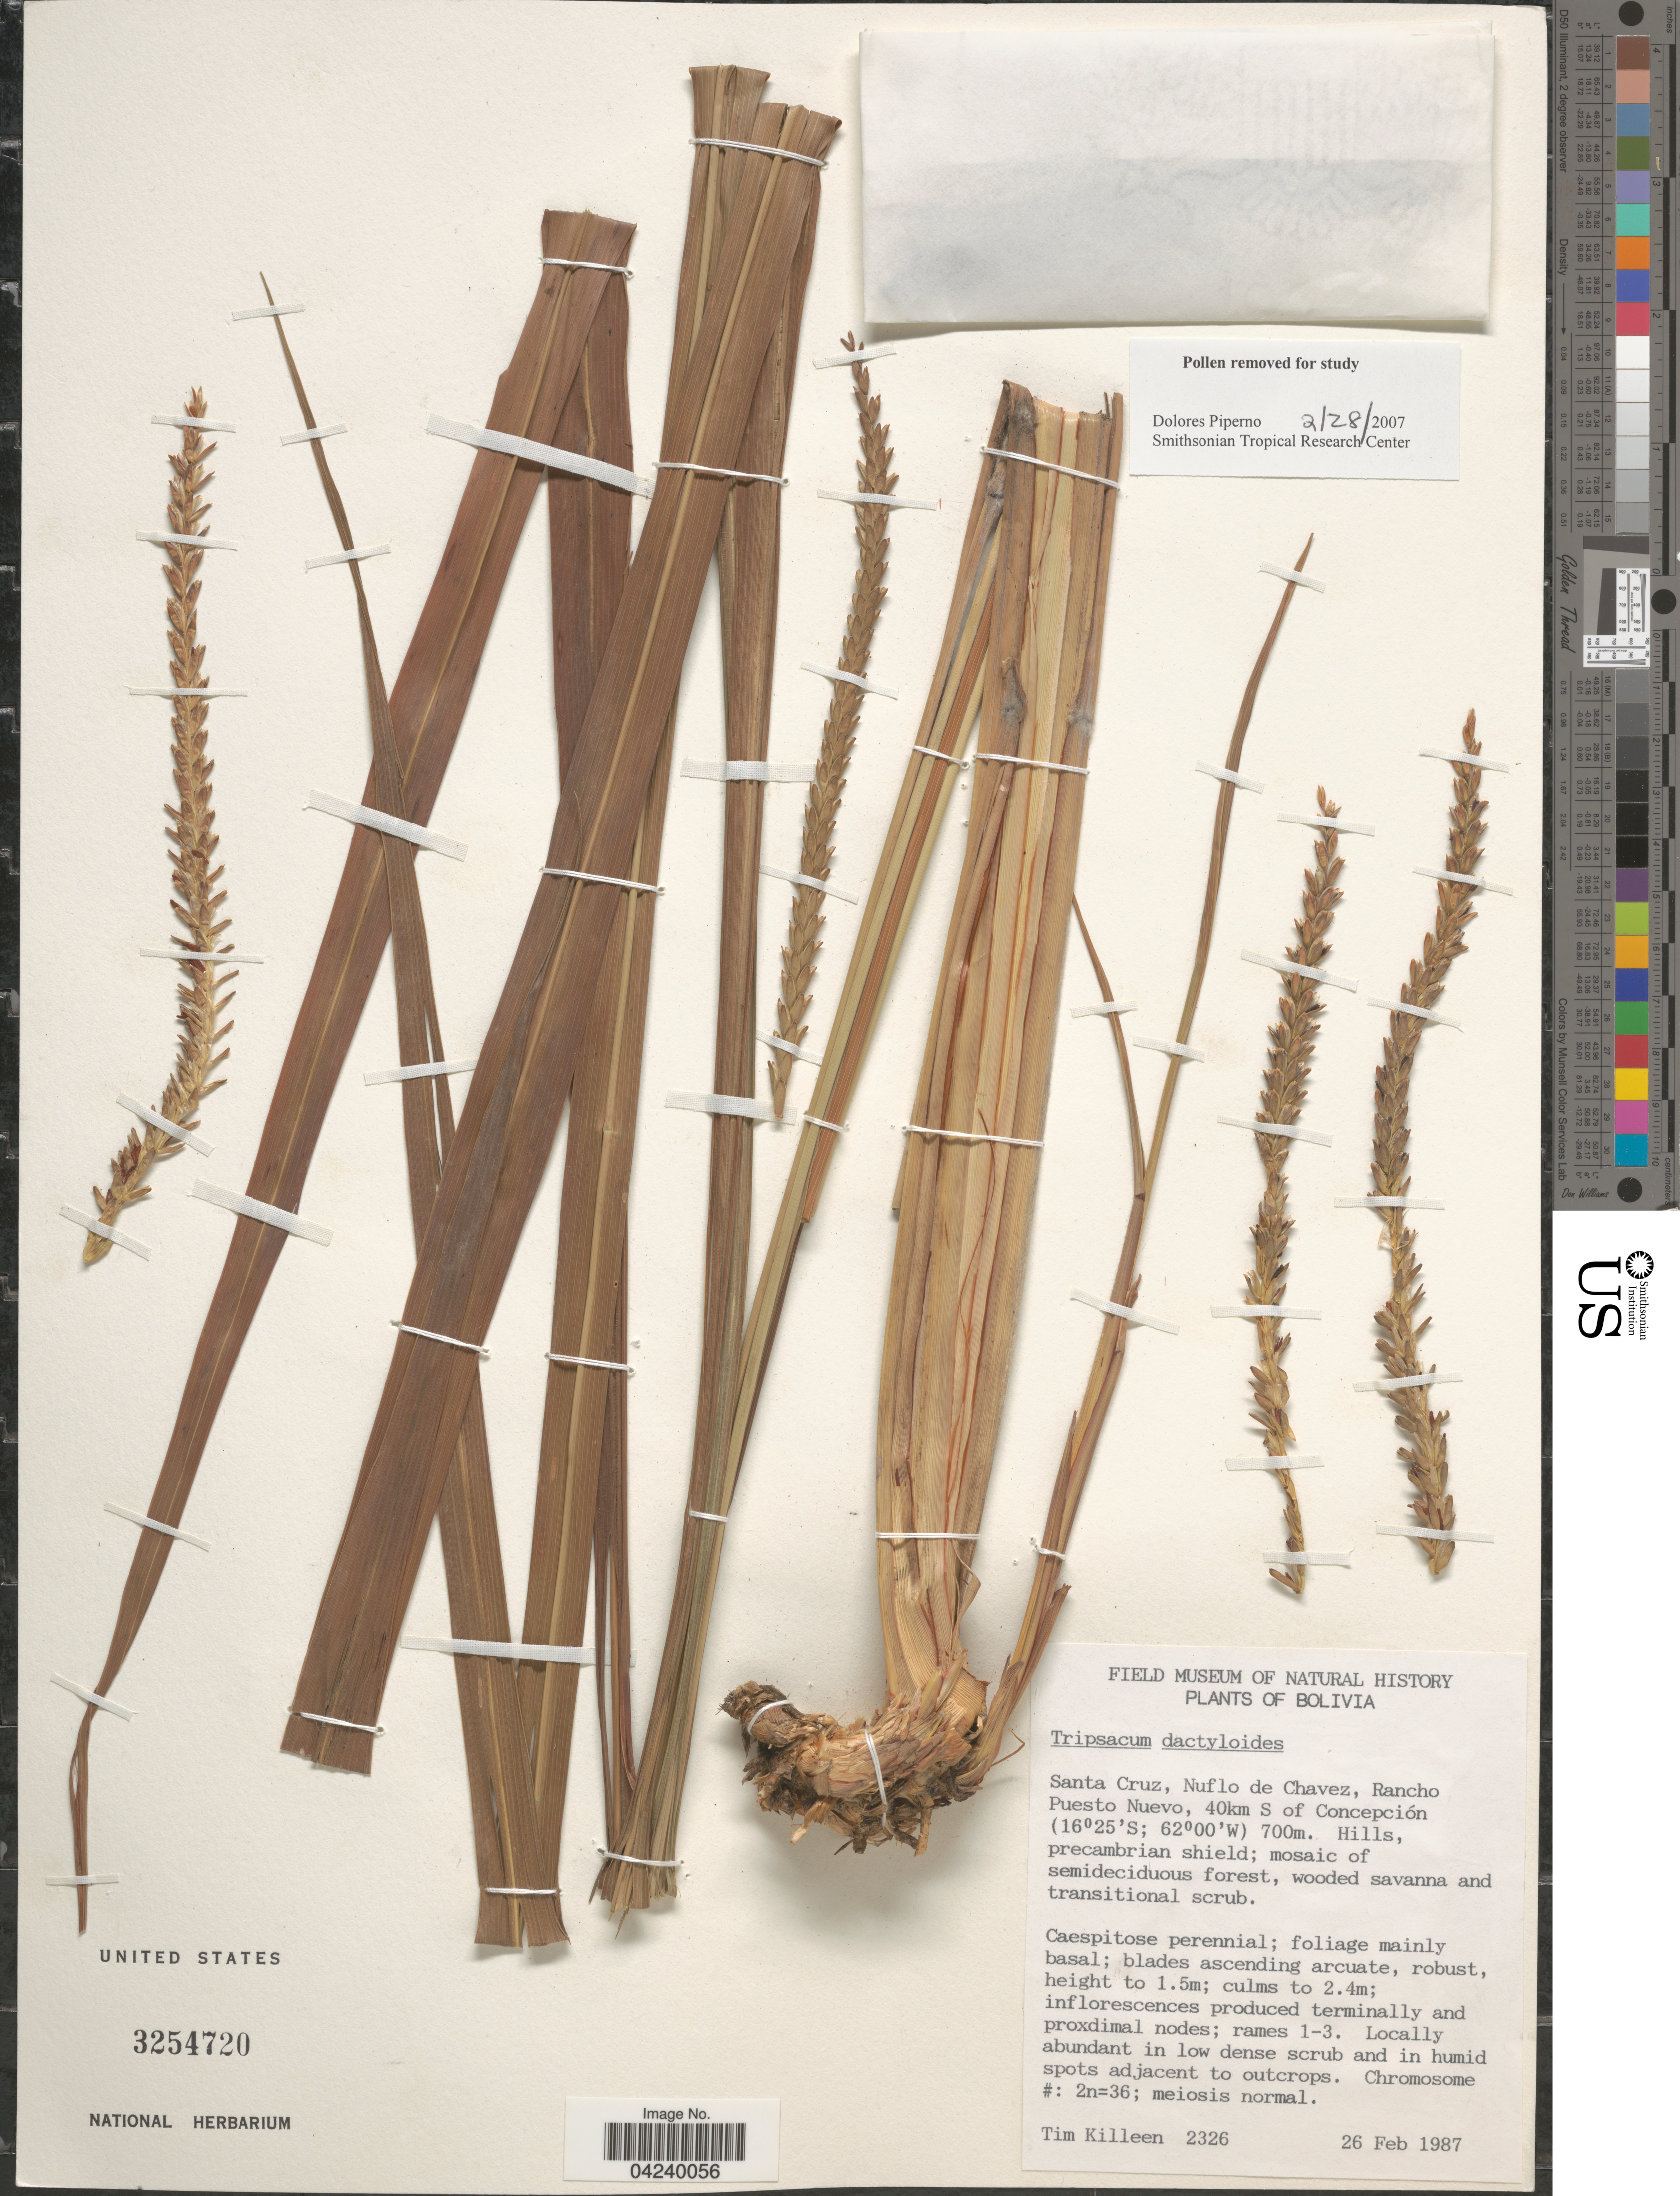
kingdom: Plantae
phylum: Tracheophyta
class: Liliopsida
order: Poales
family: Poaceae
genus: Tripsacum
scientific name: Tripsacum dactyloides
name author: (L.) L.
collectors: T. J. Killeen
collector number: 2326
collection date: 1987-02-26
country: Bolivia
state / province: Santa Cruz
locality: Nuflo de Chavez, Rancho Puesto Nuevo, 40km S of Concepción.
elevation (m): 700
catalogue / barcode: US 3254720